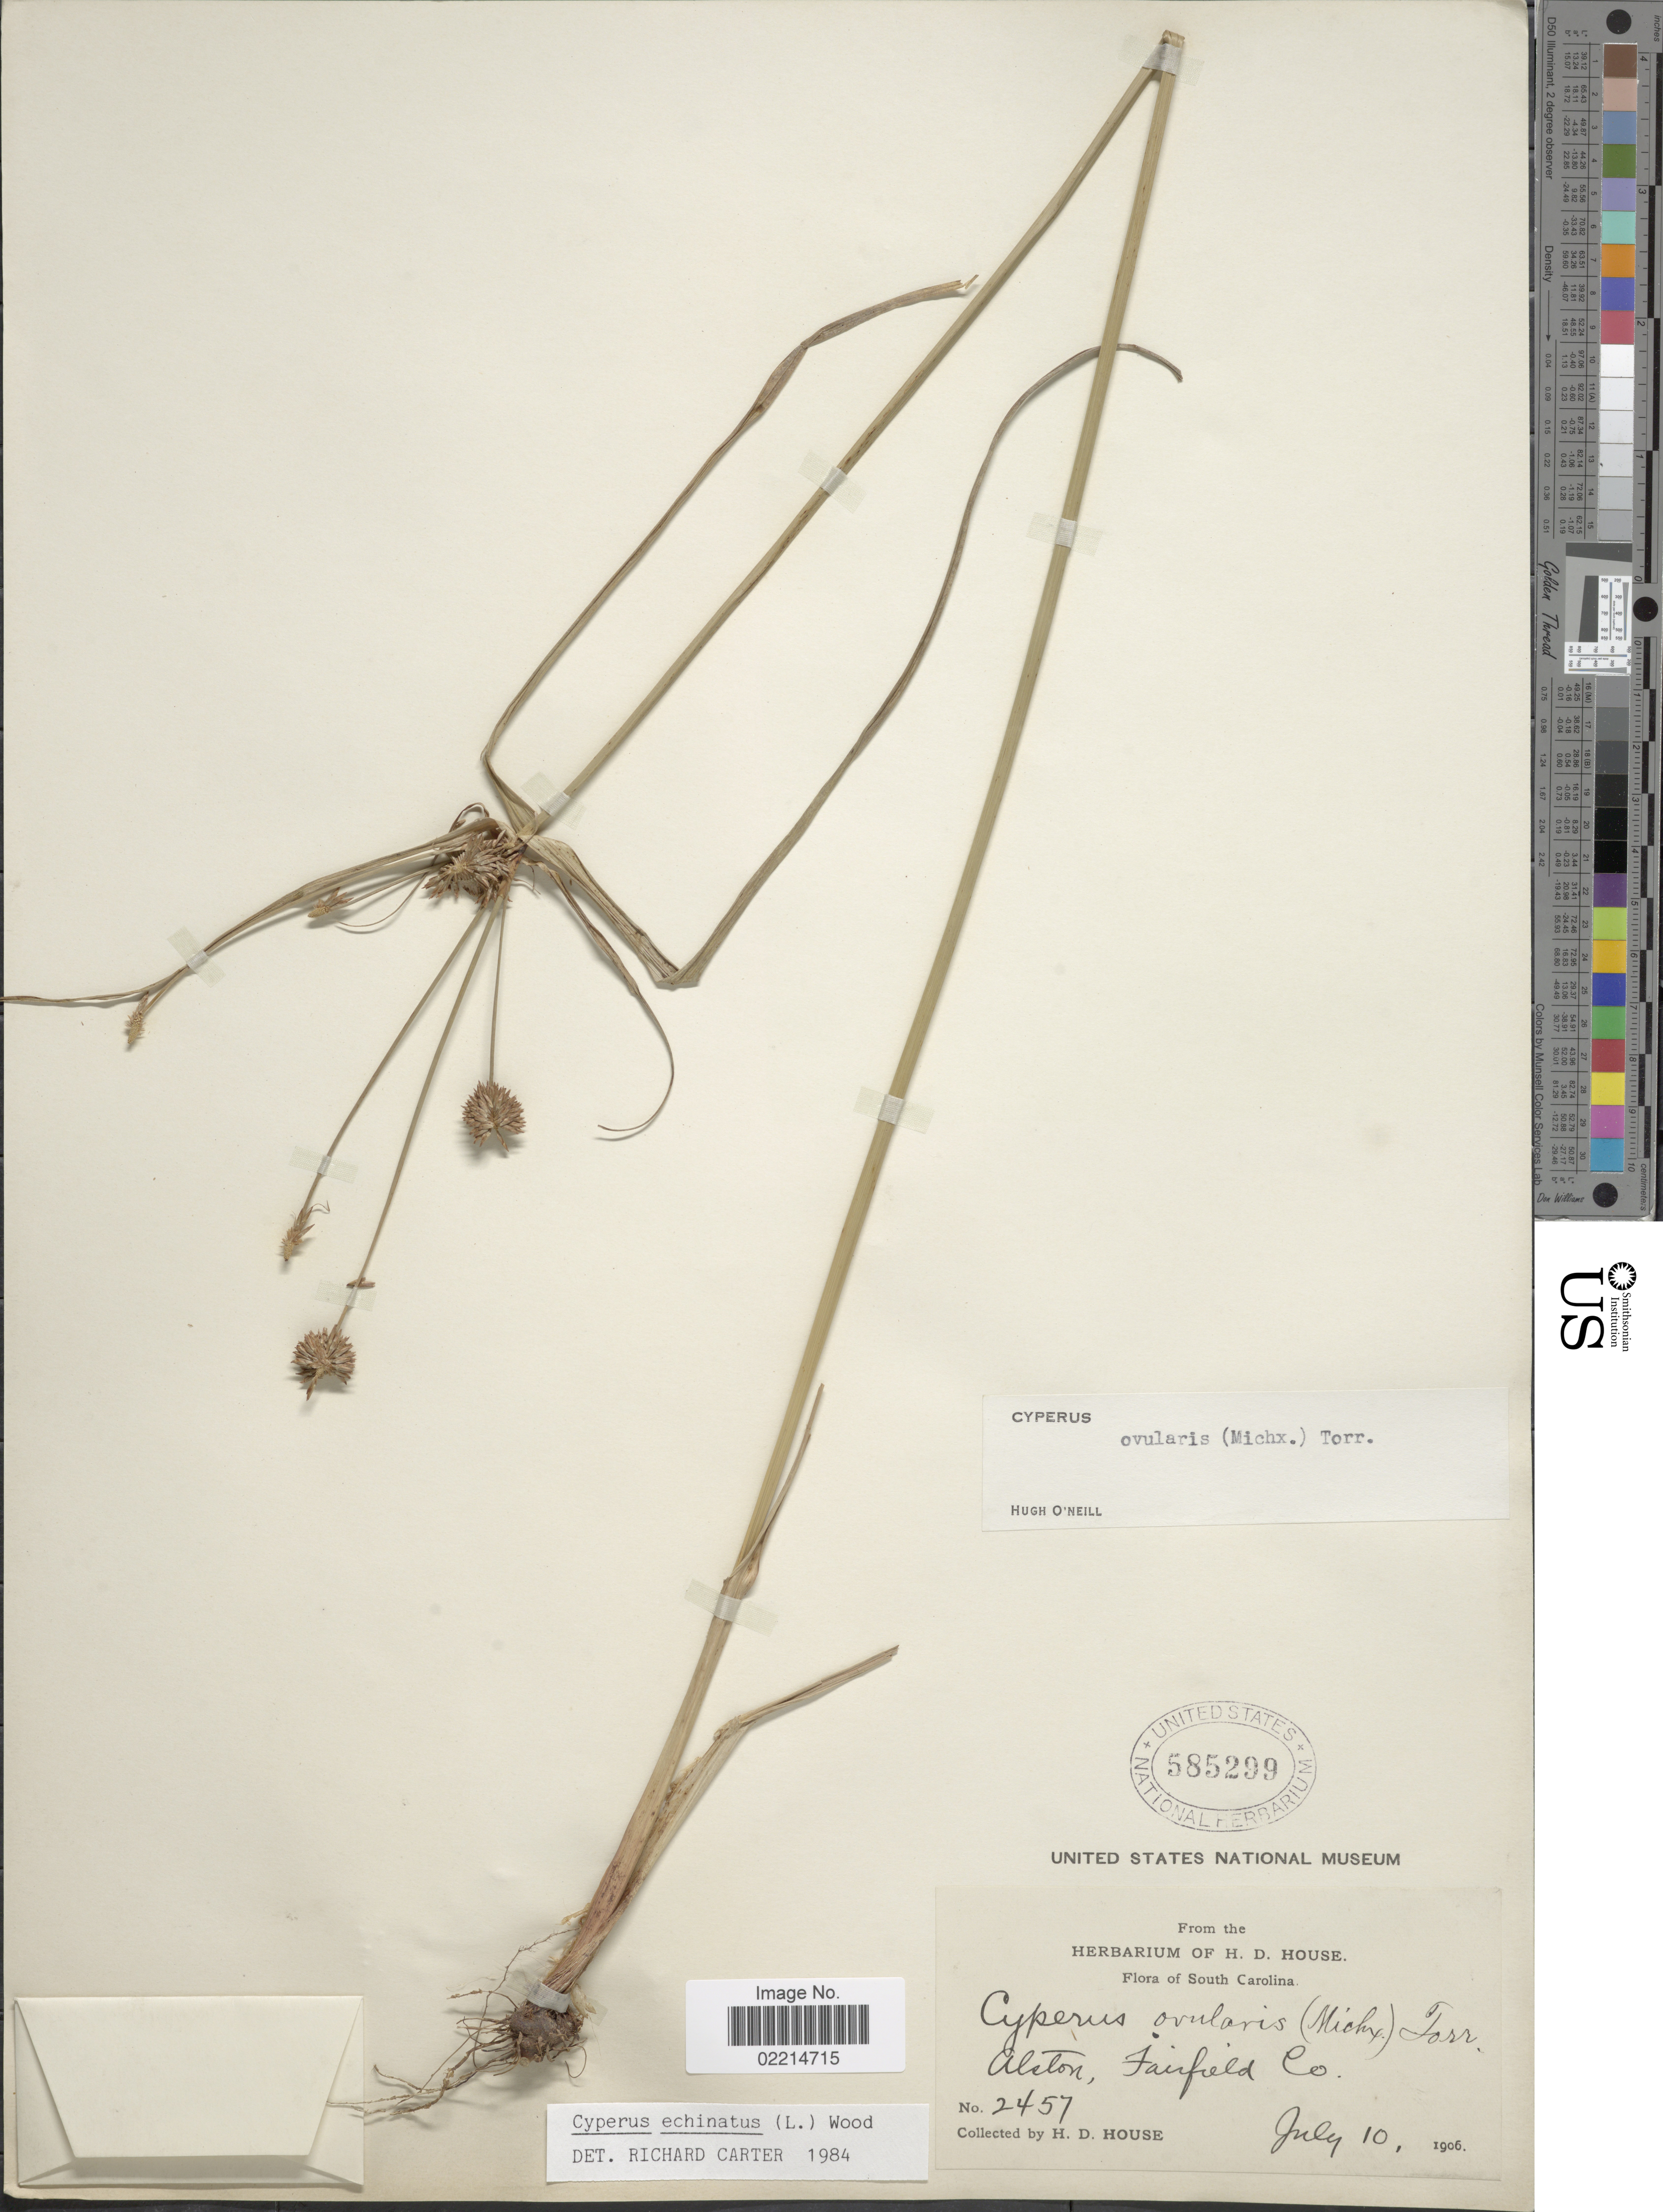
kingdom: Plantae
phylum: Tracheophyta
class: Liliopsida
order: Poales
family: Cyperaceae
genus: Cyperus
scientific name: Cyperus echinatus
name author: (L.) Alph. Wood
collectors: H. D. House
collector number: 2457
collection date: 1906-07-10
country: United States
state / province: South Carolina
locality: Alston, Fairfield Co.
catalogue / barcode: US 585299